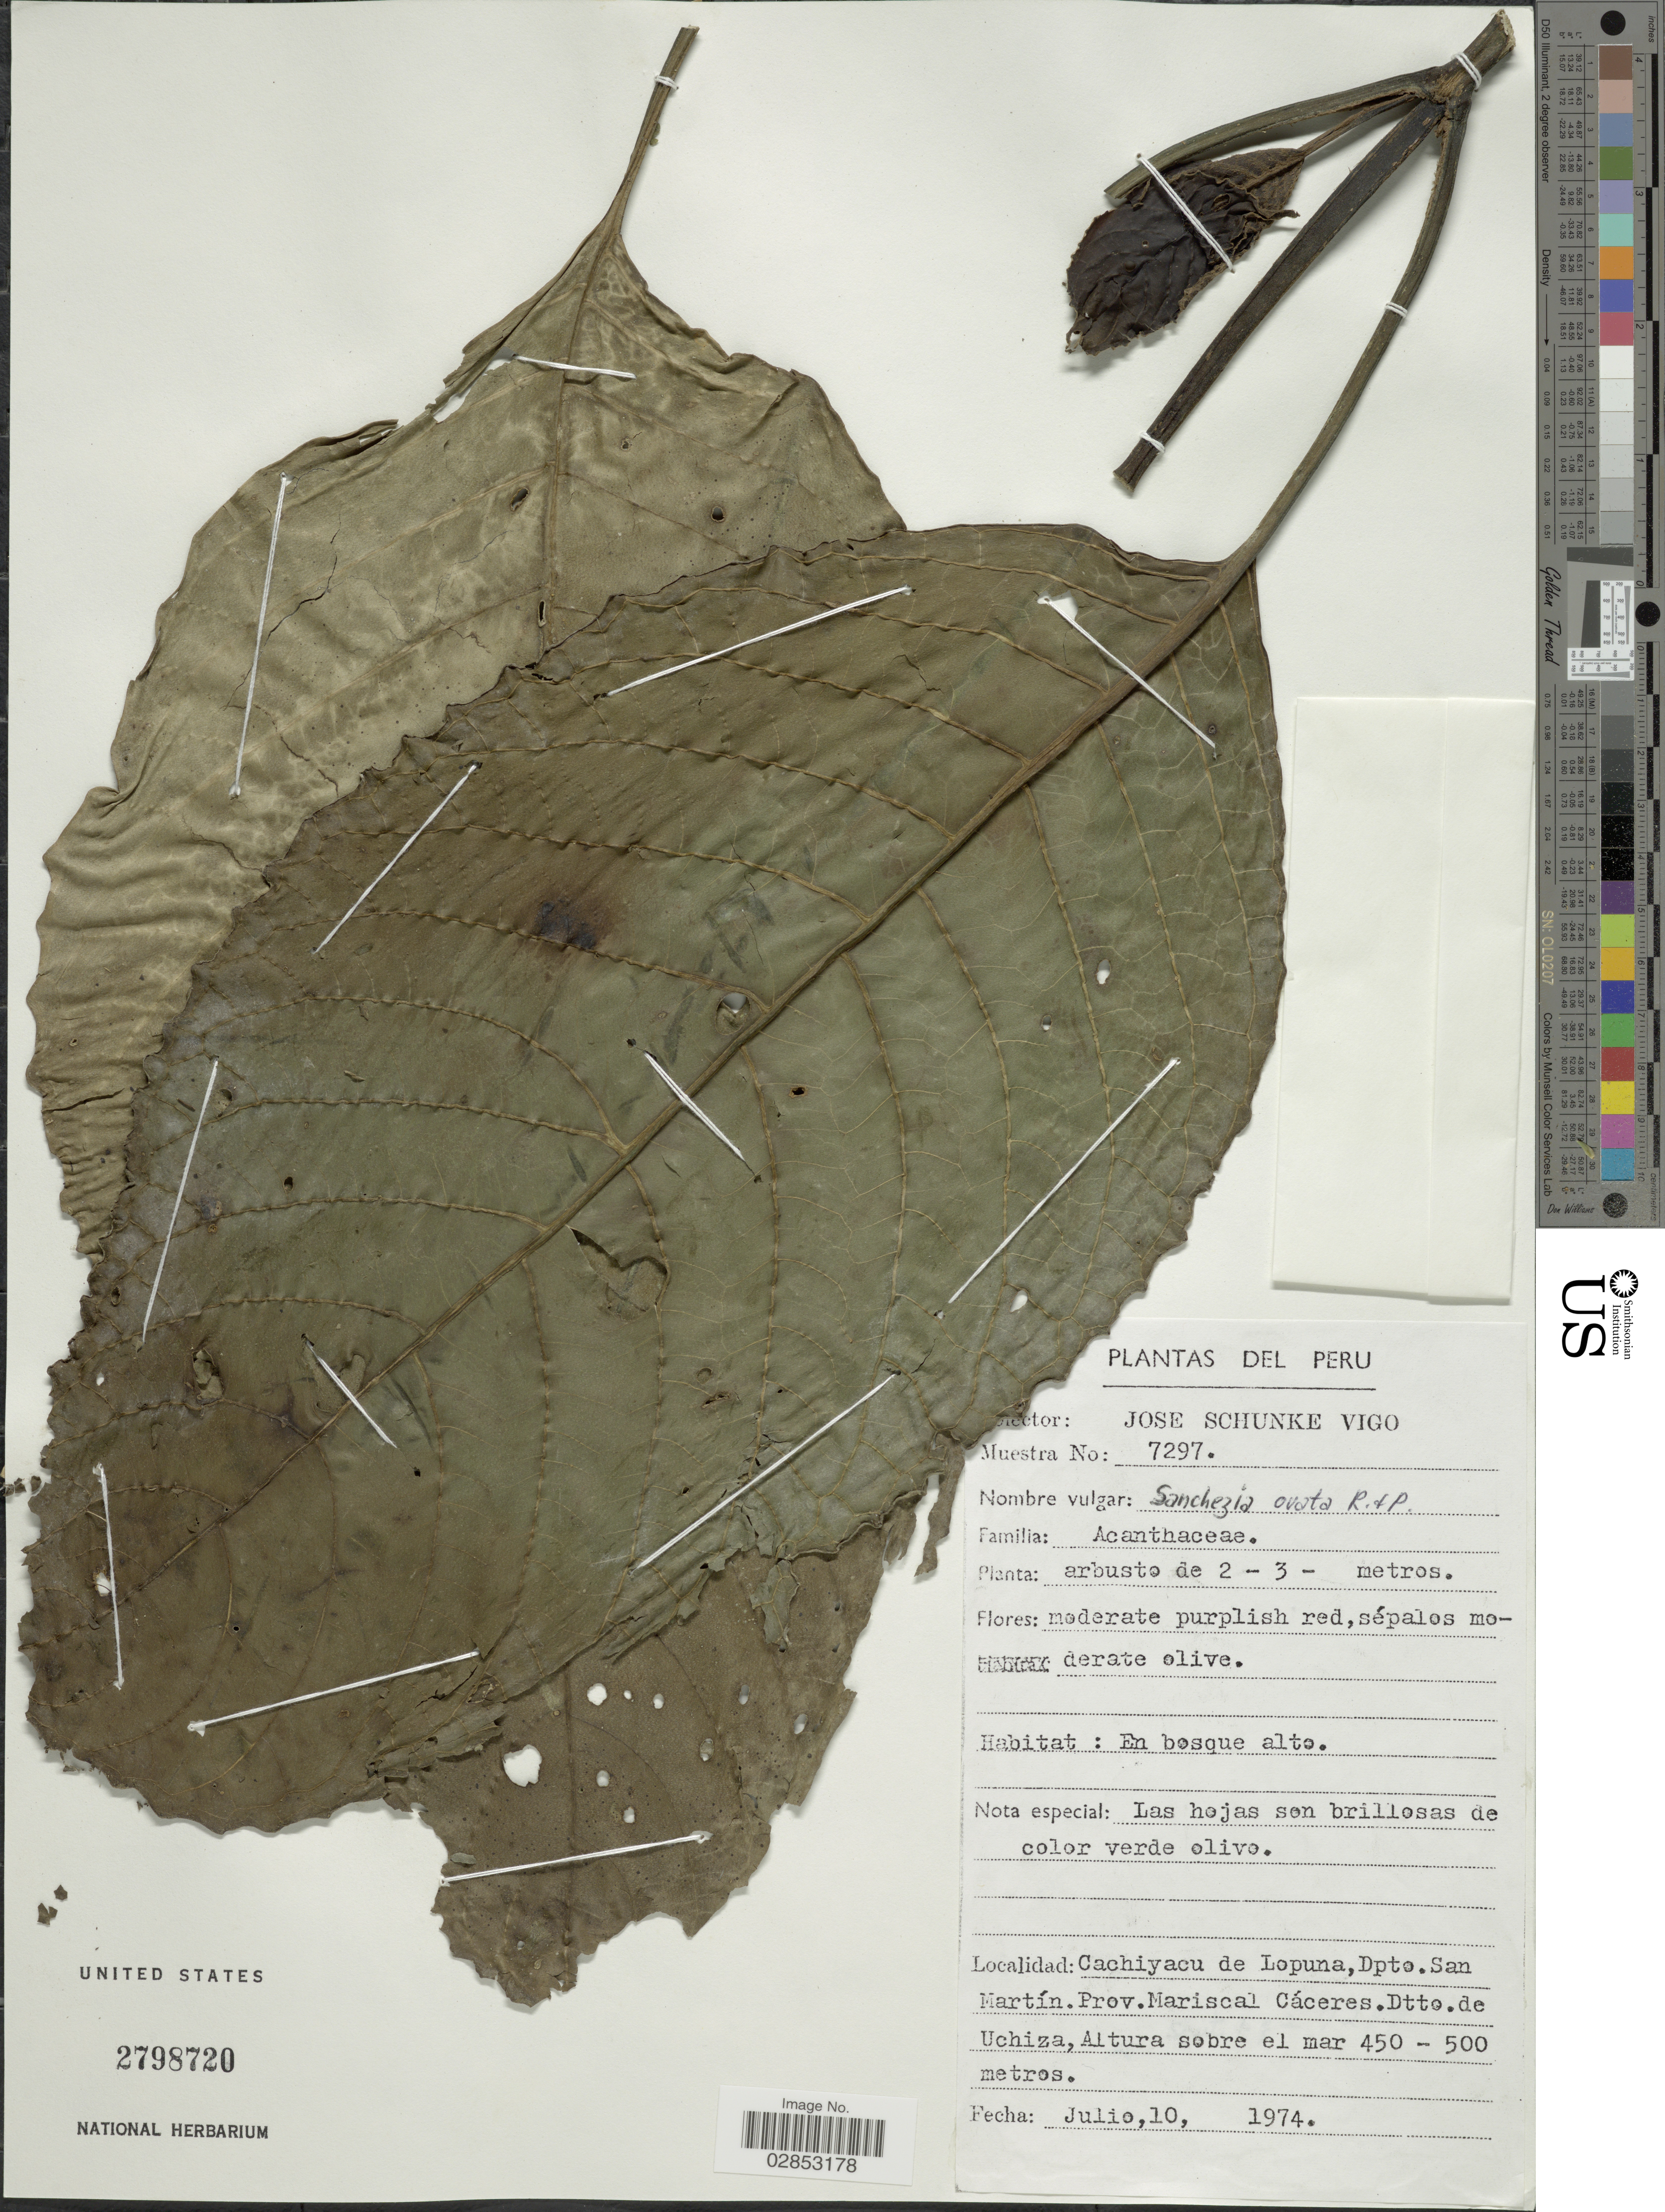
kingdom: Plantae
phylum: Tracheophyta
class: Magnoliopsida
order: Lamiales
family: Acanthaceae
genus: Sanchezia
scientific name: Sanchezia lasia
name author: Leonard & L.B. Sm.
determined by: Azevedo, Igor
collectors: J. Schunke Vigo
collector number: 7297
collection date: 1974-07-10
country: Peru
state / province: San Martín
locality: Cachiyacu de Lopuna, Dpto. San Martín, Prov. Mariscal Cáceres, Dtto. de Uchiza.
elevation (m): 450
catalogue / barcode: US 2798720